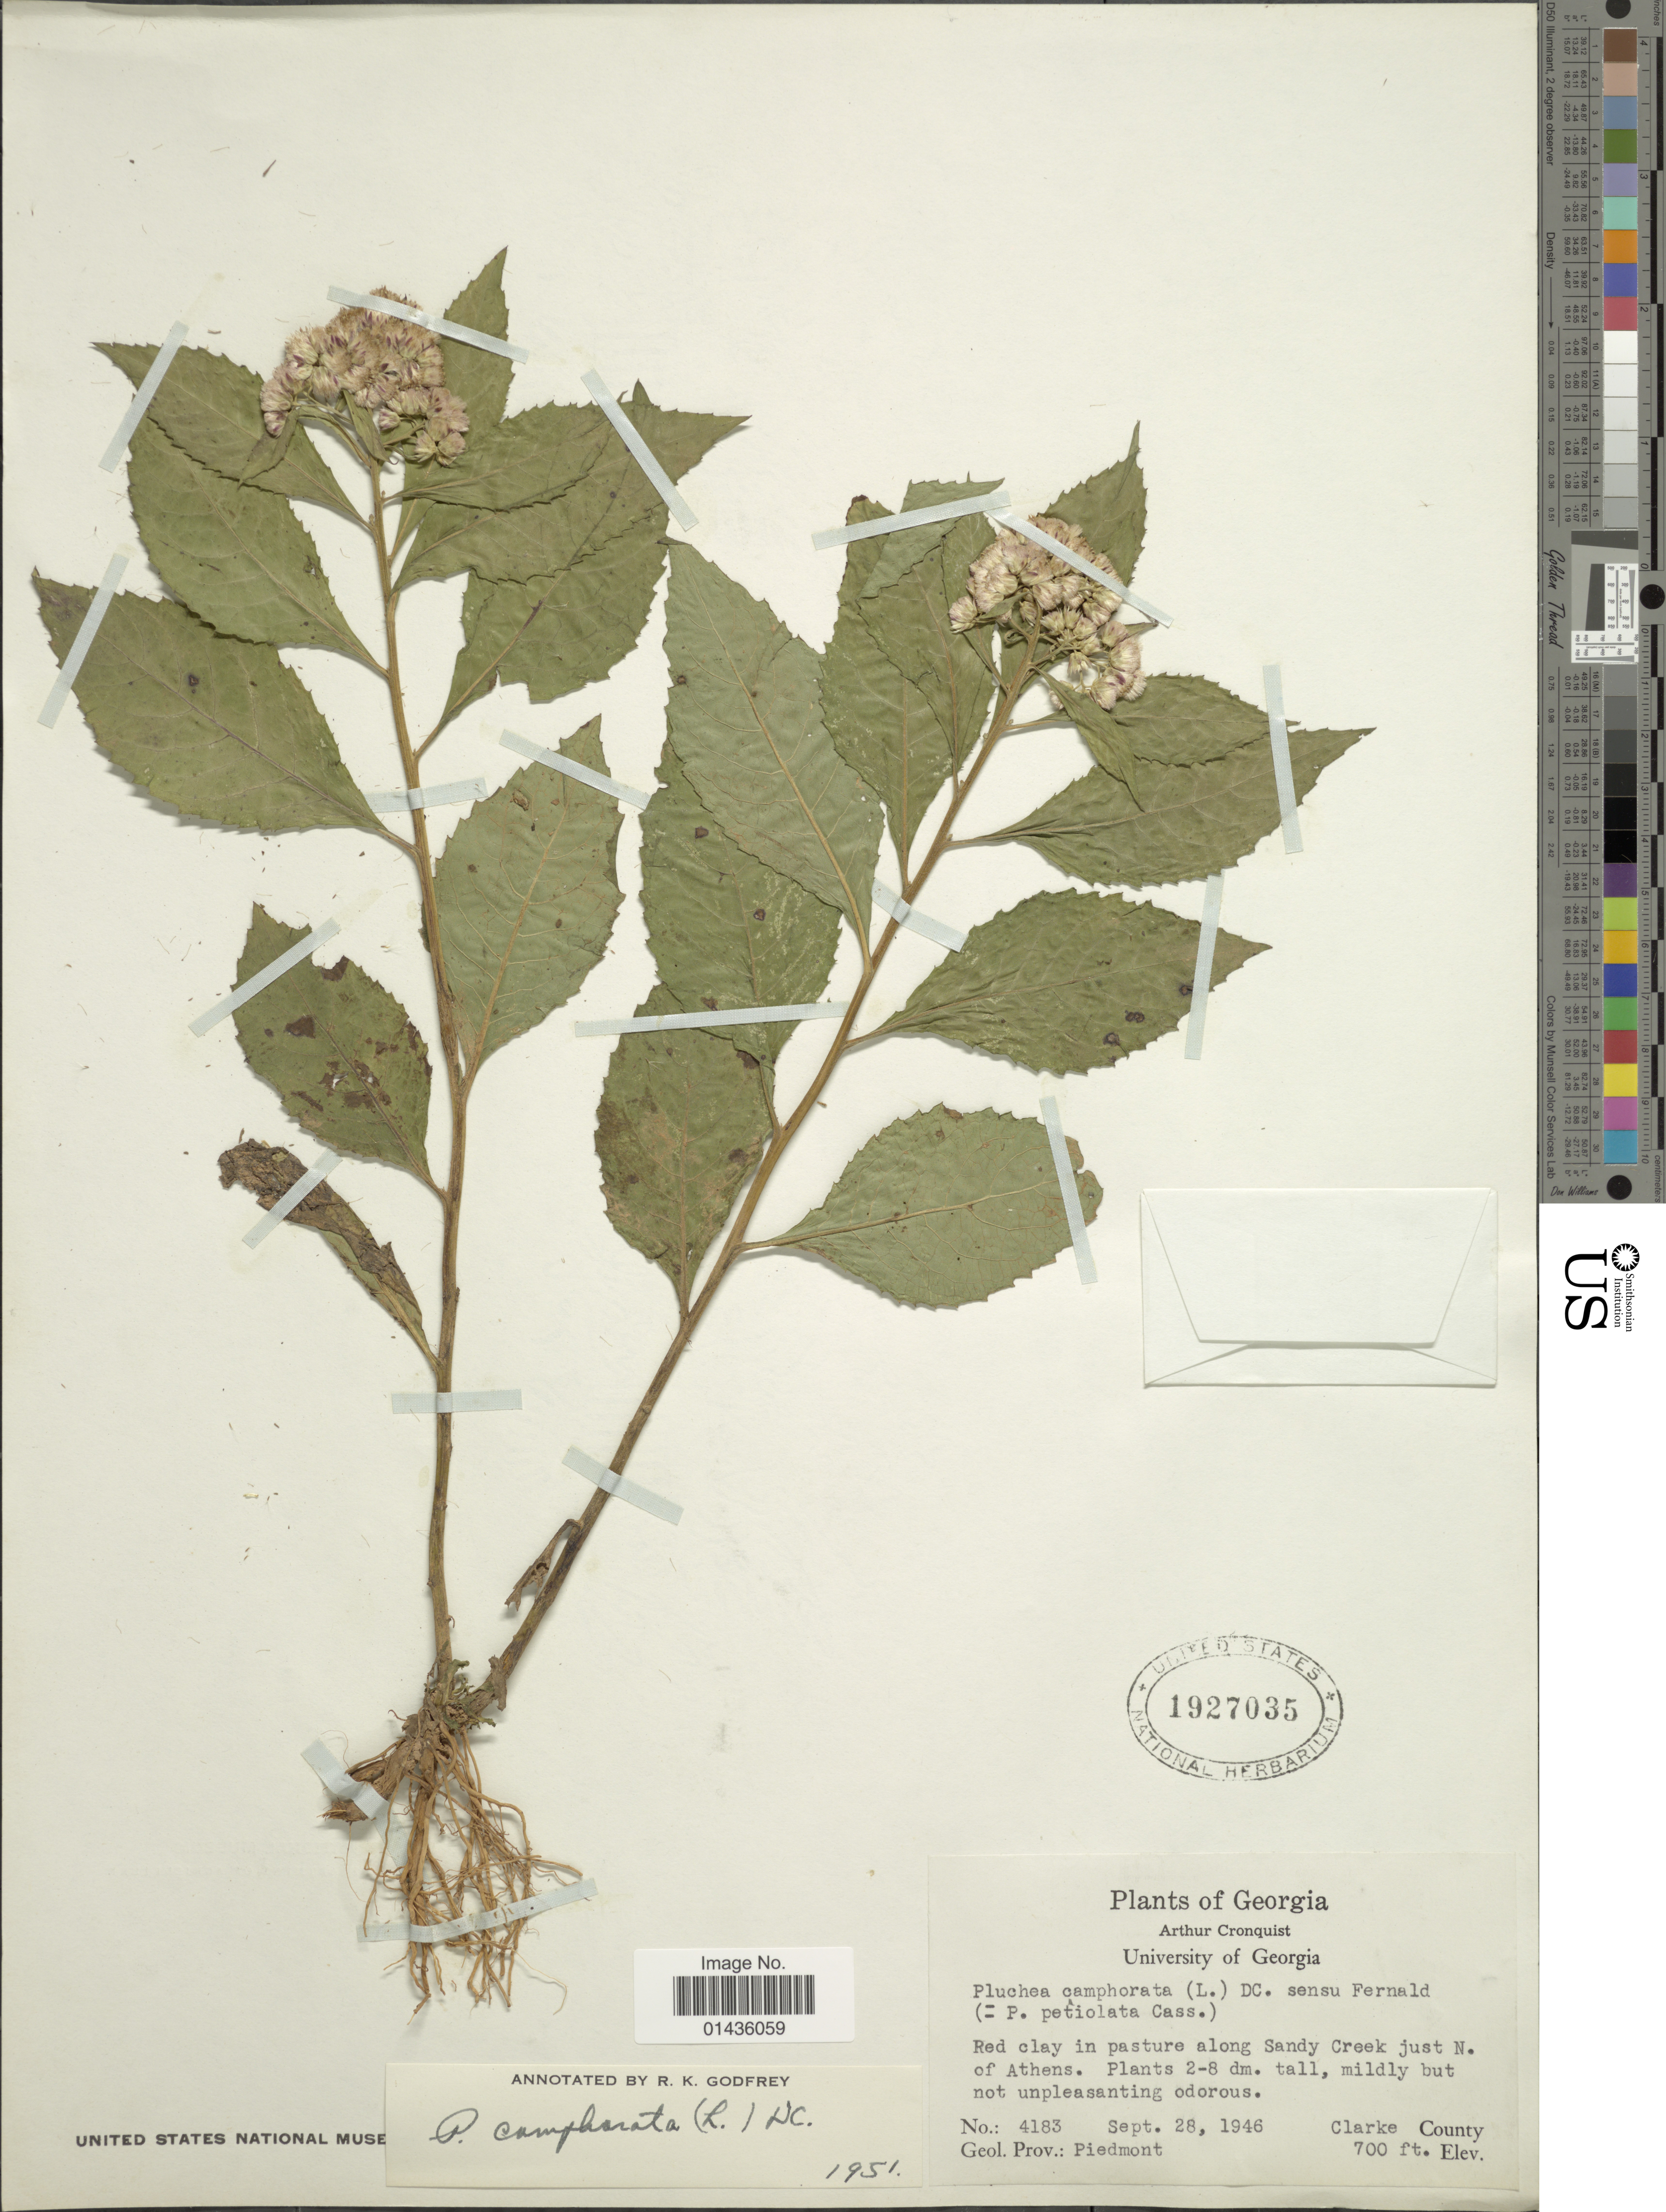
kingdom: Plantae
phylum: Tracheophyta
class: Magnoliopsida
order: Asterales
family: Asteraceae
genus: Pluchea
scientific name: Pluchea camphorata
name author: (L.) DC.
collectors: A. J. Cronquist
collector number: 4183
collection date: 1946-09-28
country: United States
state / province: Georgia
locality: Along Sandy Creek just N of Athens, Clarke County, Piedmont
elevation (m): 213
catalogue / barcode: US 1927035